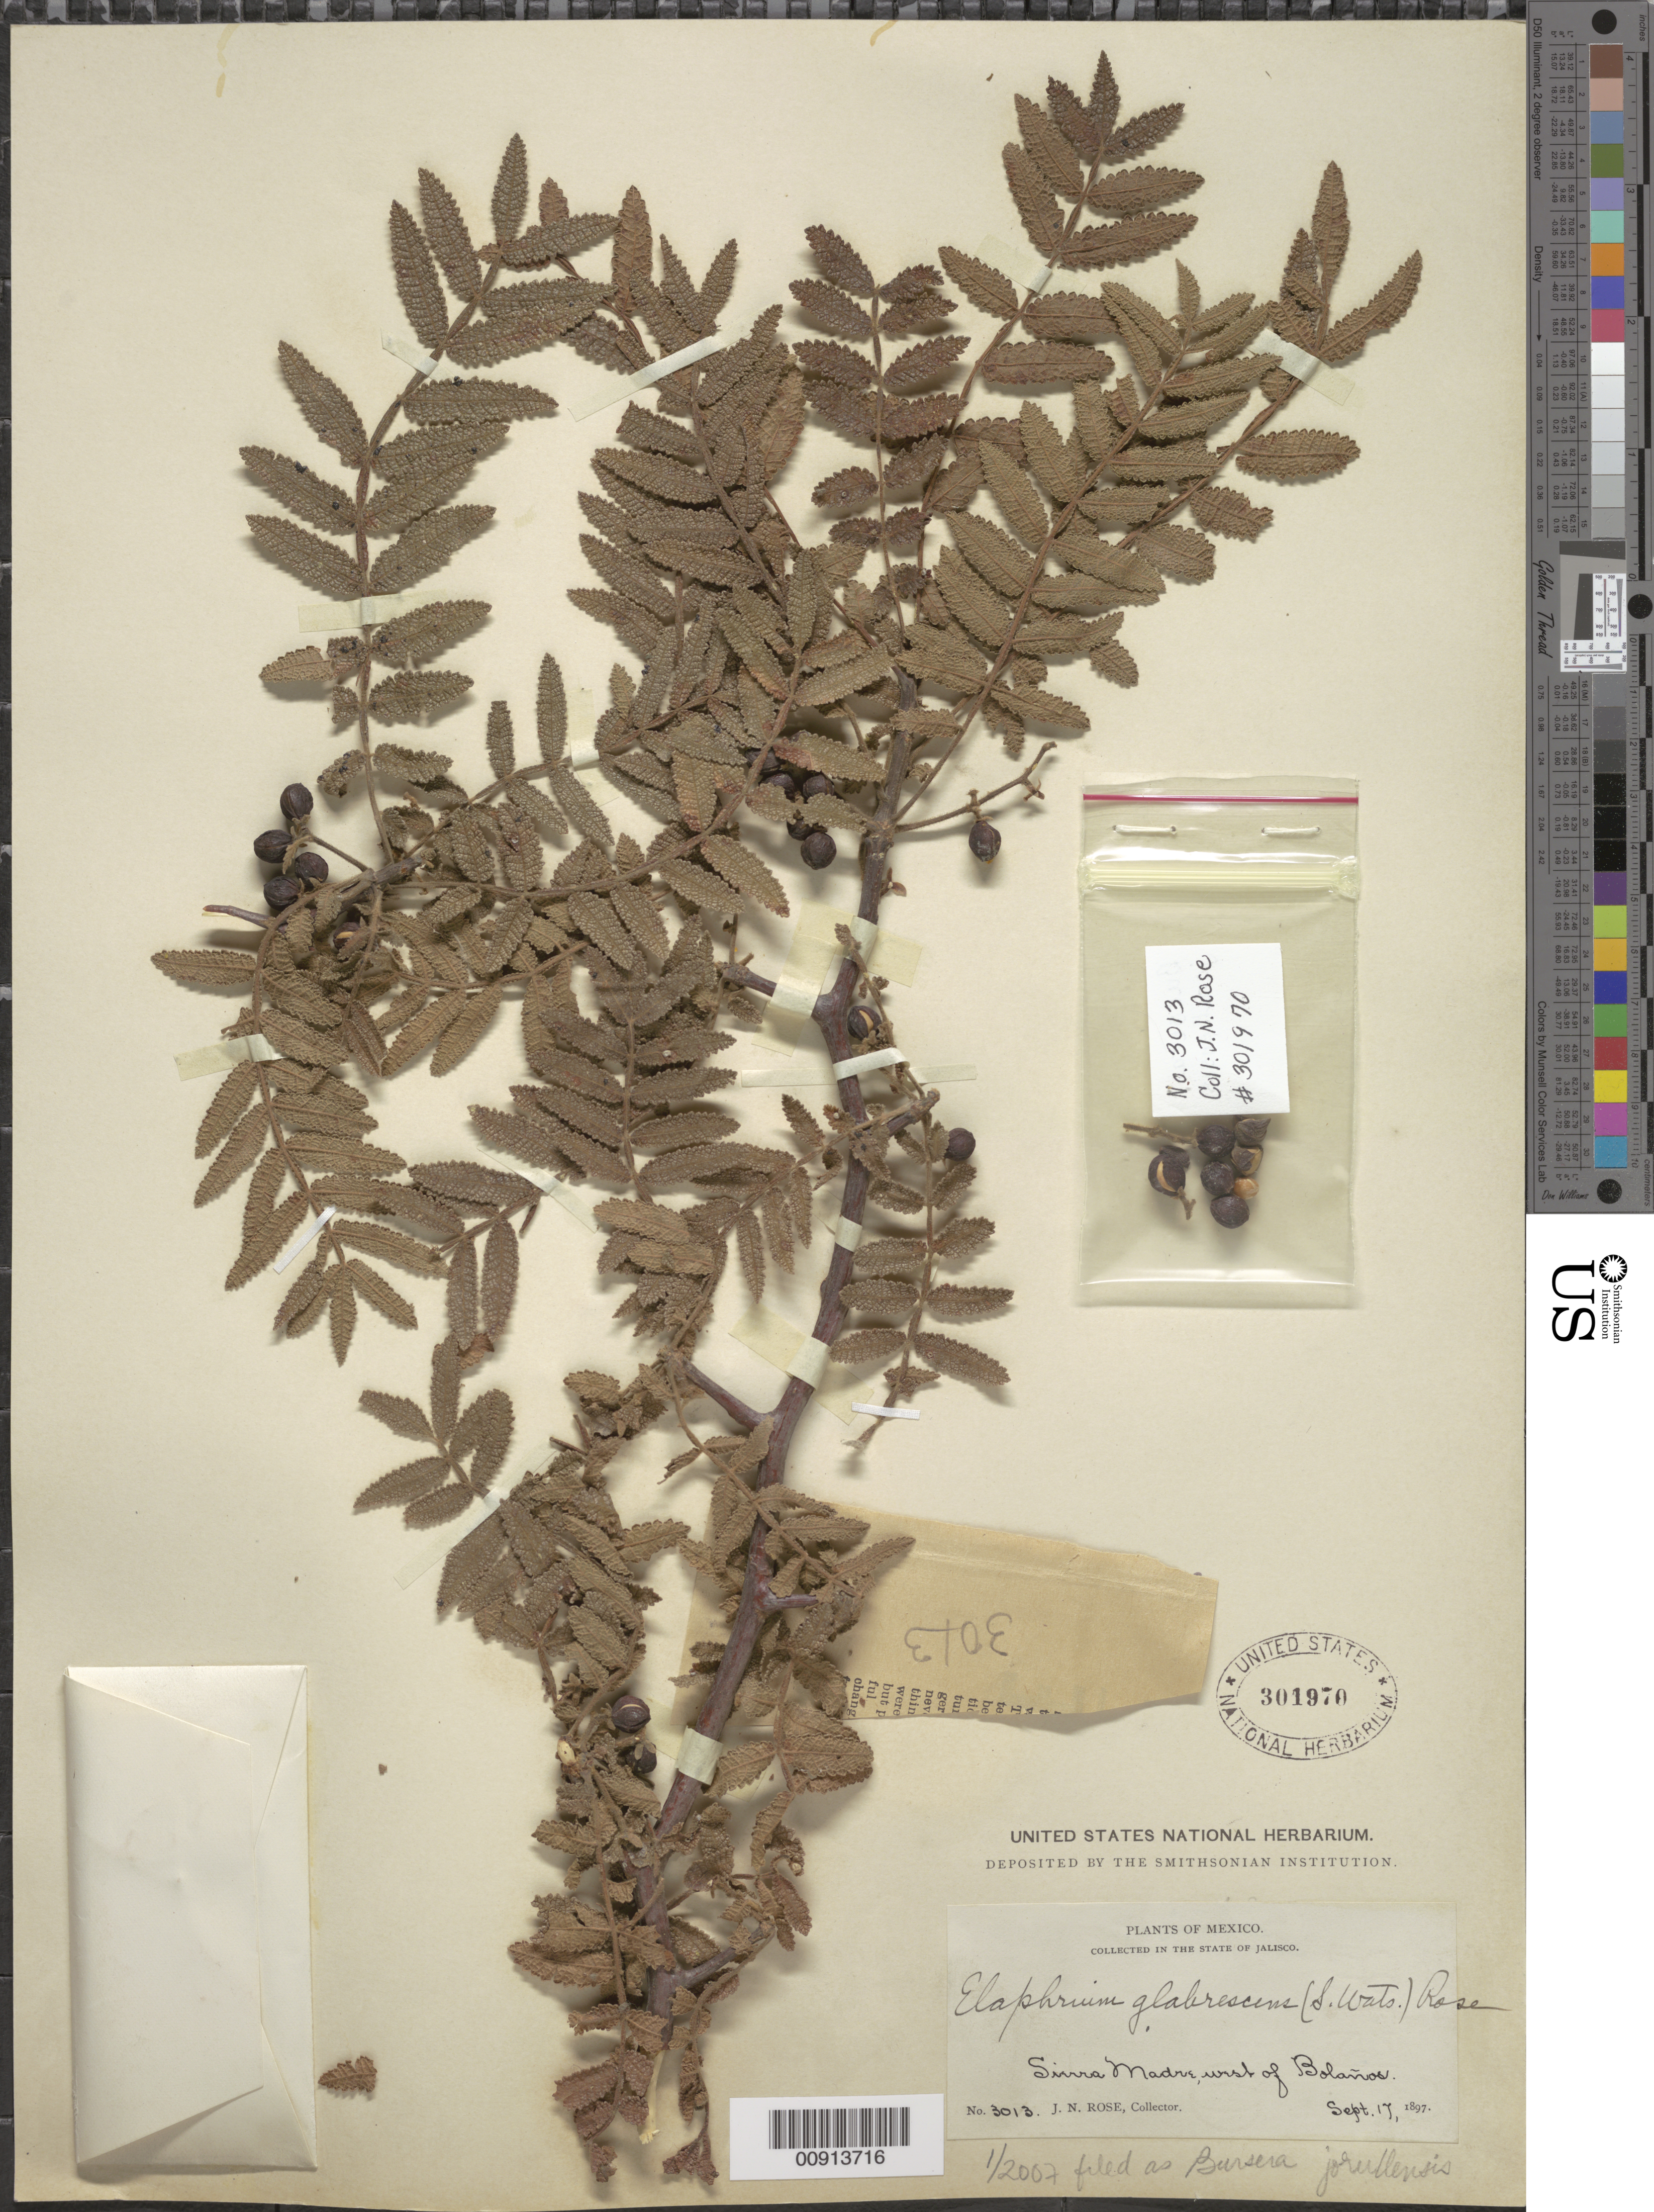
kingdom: Plantae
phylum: Tracheophyta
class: Magnoliopsida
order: Sapindales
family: Burseraceae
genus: Bursera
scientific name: Bursera jorullensis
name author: (Kunth) Engl.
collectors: J. N. Rose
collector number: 3013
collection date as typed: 17 Sep 1897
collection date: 1897-09-17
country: Mexico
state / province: Jalisco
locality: Sierra Madre, west of Bolaños. State of Jalisco.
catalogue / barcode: US 301970